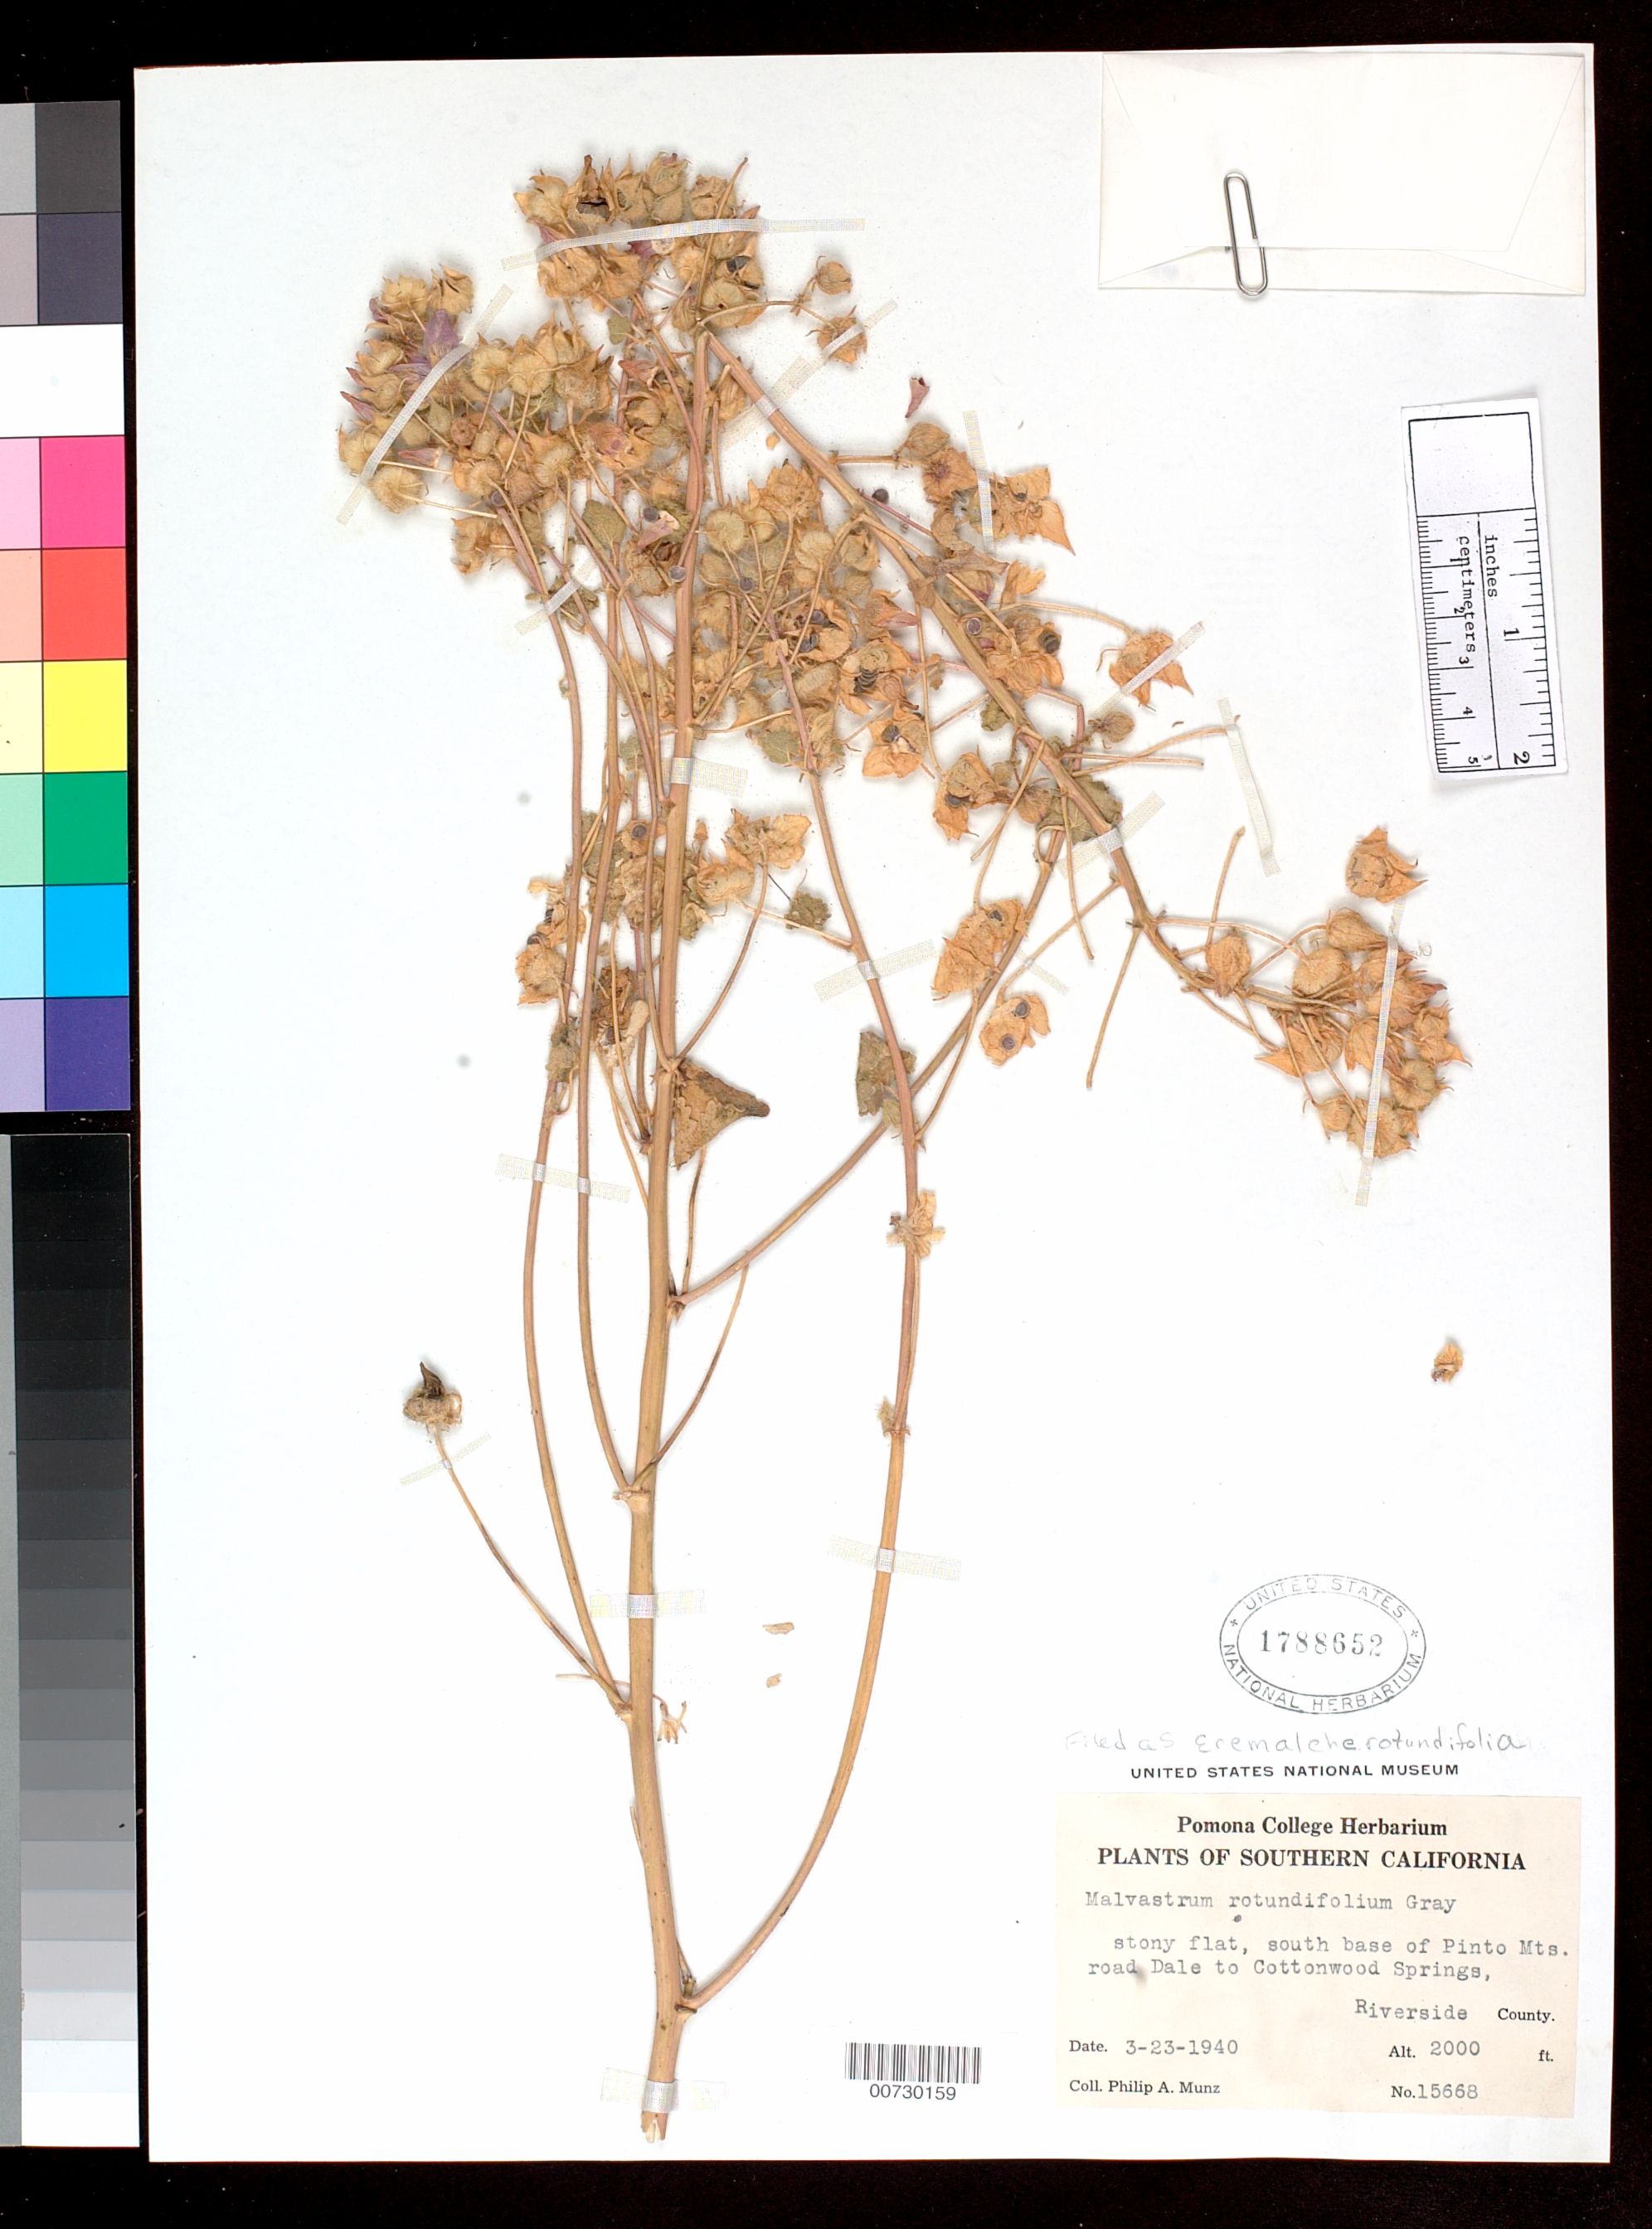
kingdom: Plantae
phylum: Tracheophyta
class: Magnoliopsida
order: Malvales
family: Malvaceae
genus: Eremalche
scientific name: Eremalche rotundifolia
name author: (A. Gray) Greene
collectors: P. A. Munz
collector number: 15669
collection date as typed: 23 Mar 1940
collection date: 1940-03-23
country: United States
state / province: California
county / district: Riverside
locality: Stony flat. South base of Pinto Mts., road from Dale to Cottonwood springs.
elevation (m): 610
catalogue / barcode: US 1788652